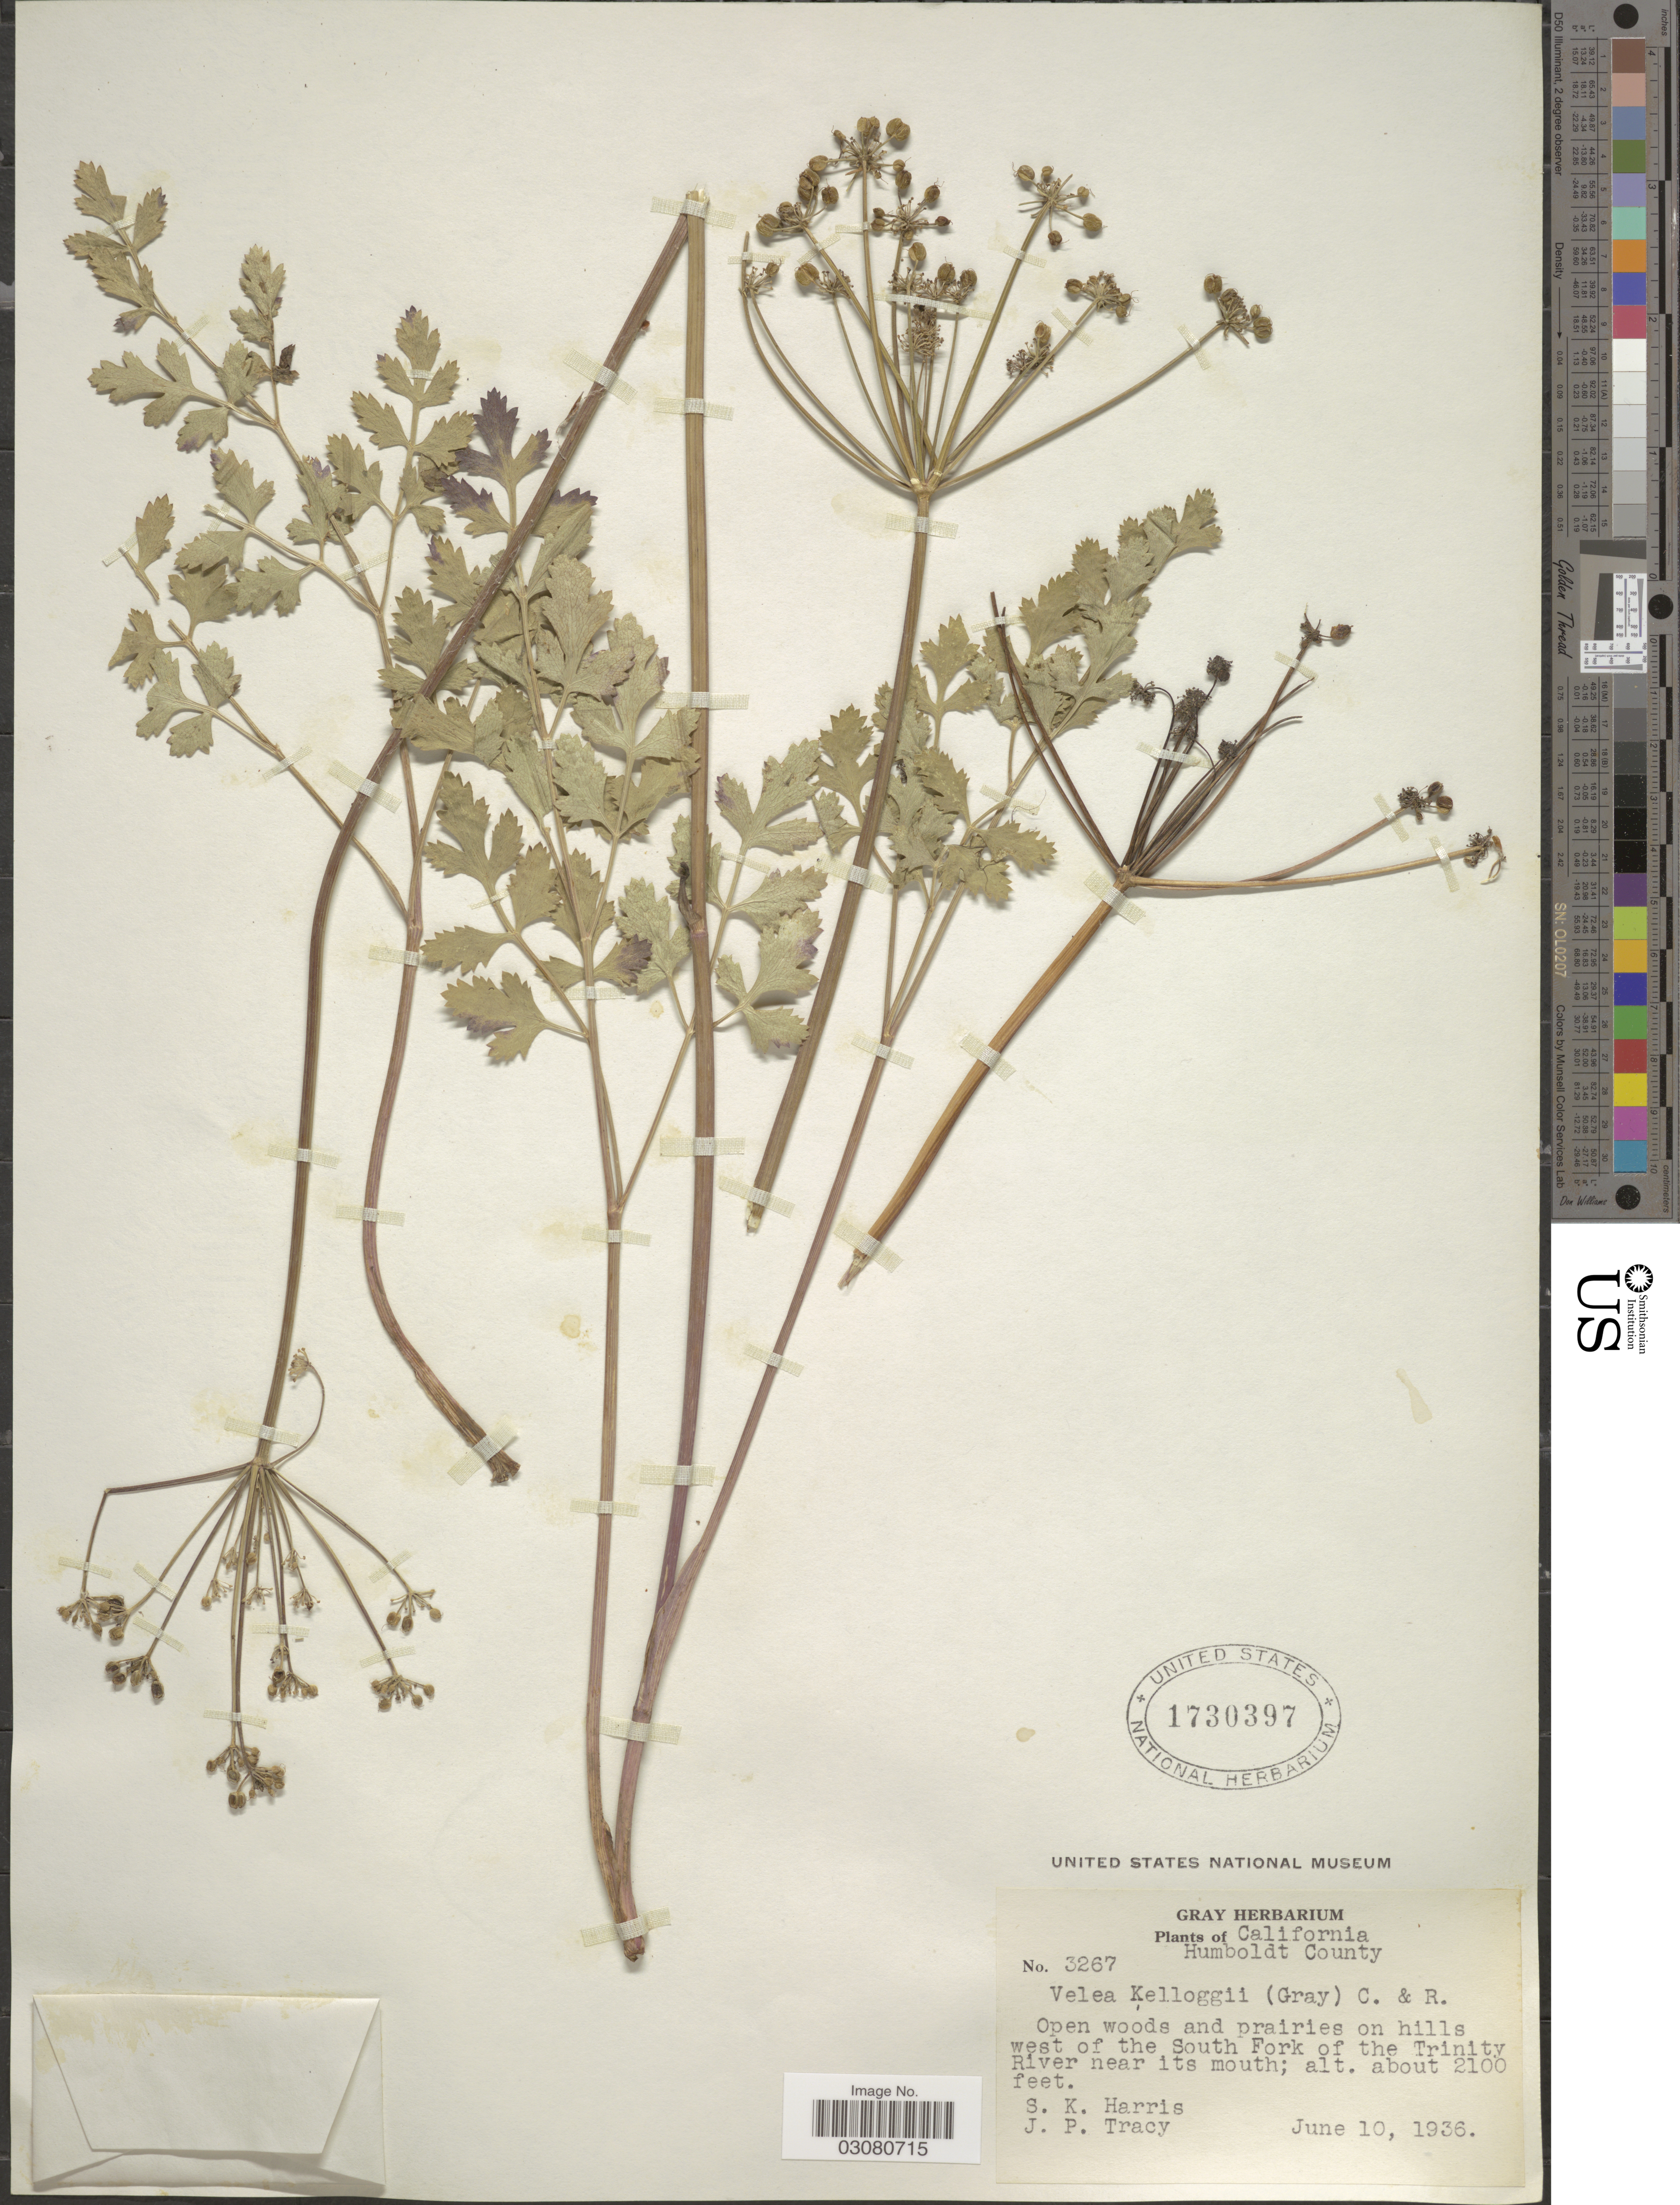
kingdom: Plantae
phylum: Tracheophyta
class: Magnoliopsida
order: Apiales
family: Apiaceae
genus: Drudeophytum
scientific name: Drudeophytum kelloggii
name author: (A. Gray) J.M. Coult. & Rose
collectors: S. K. Harris & J. Tracy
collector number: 3267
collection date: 1936-06-10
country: United States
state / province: California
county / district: Humboldt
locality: Humboldt County. On hills west of the South Fork of the Trinity River near its mouth.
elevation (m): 640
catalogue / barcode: US 1730397